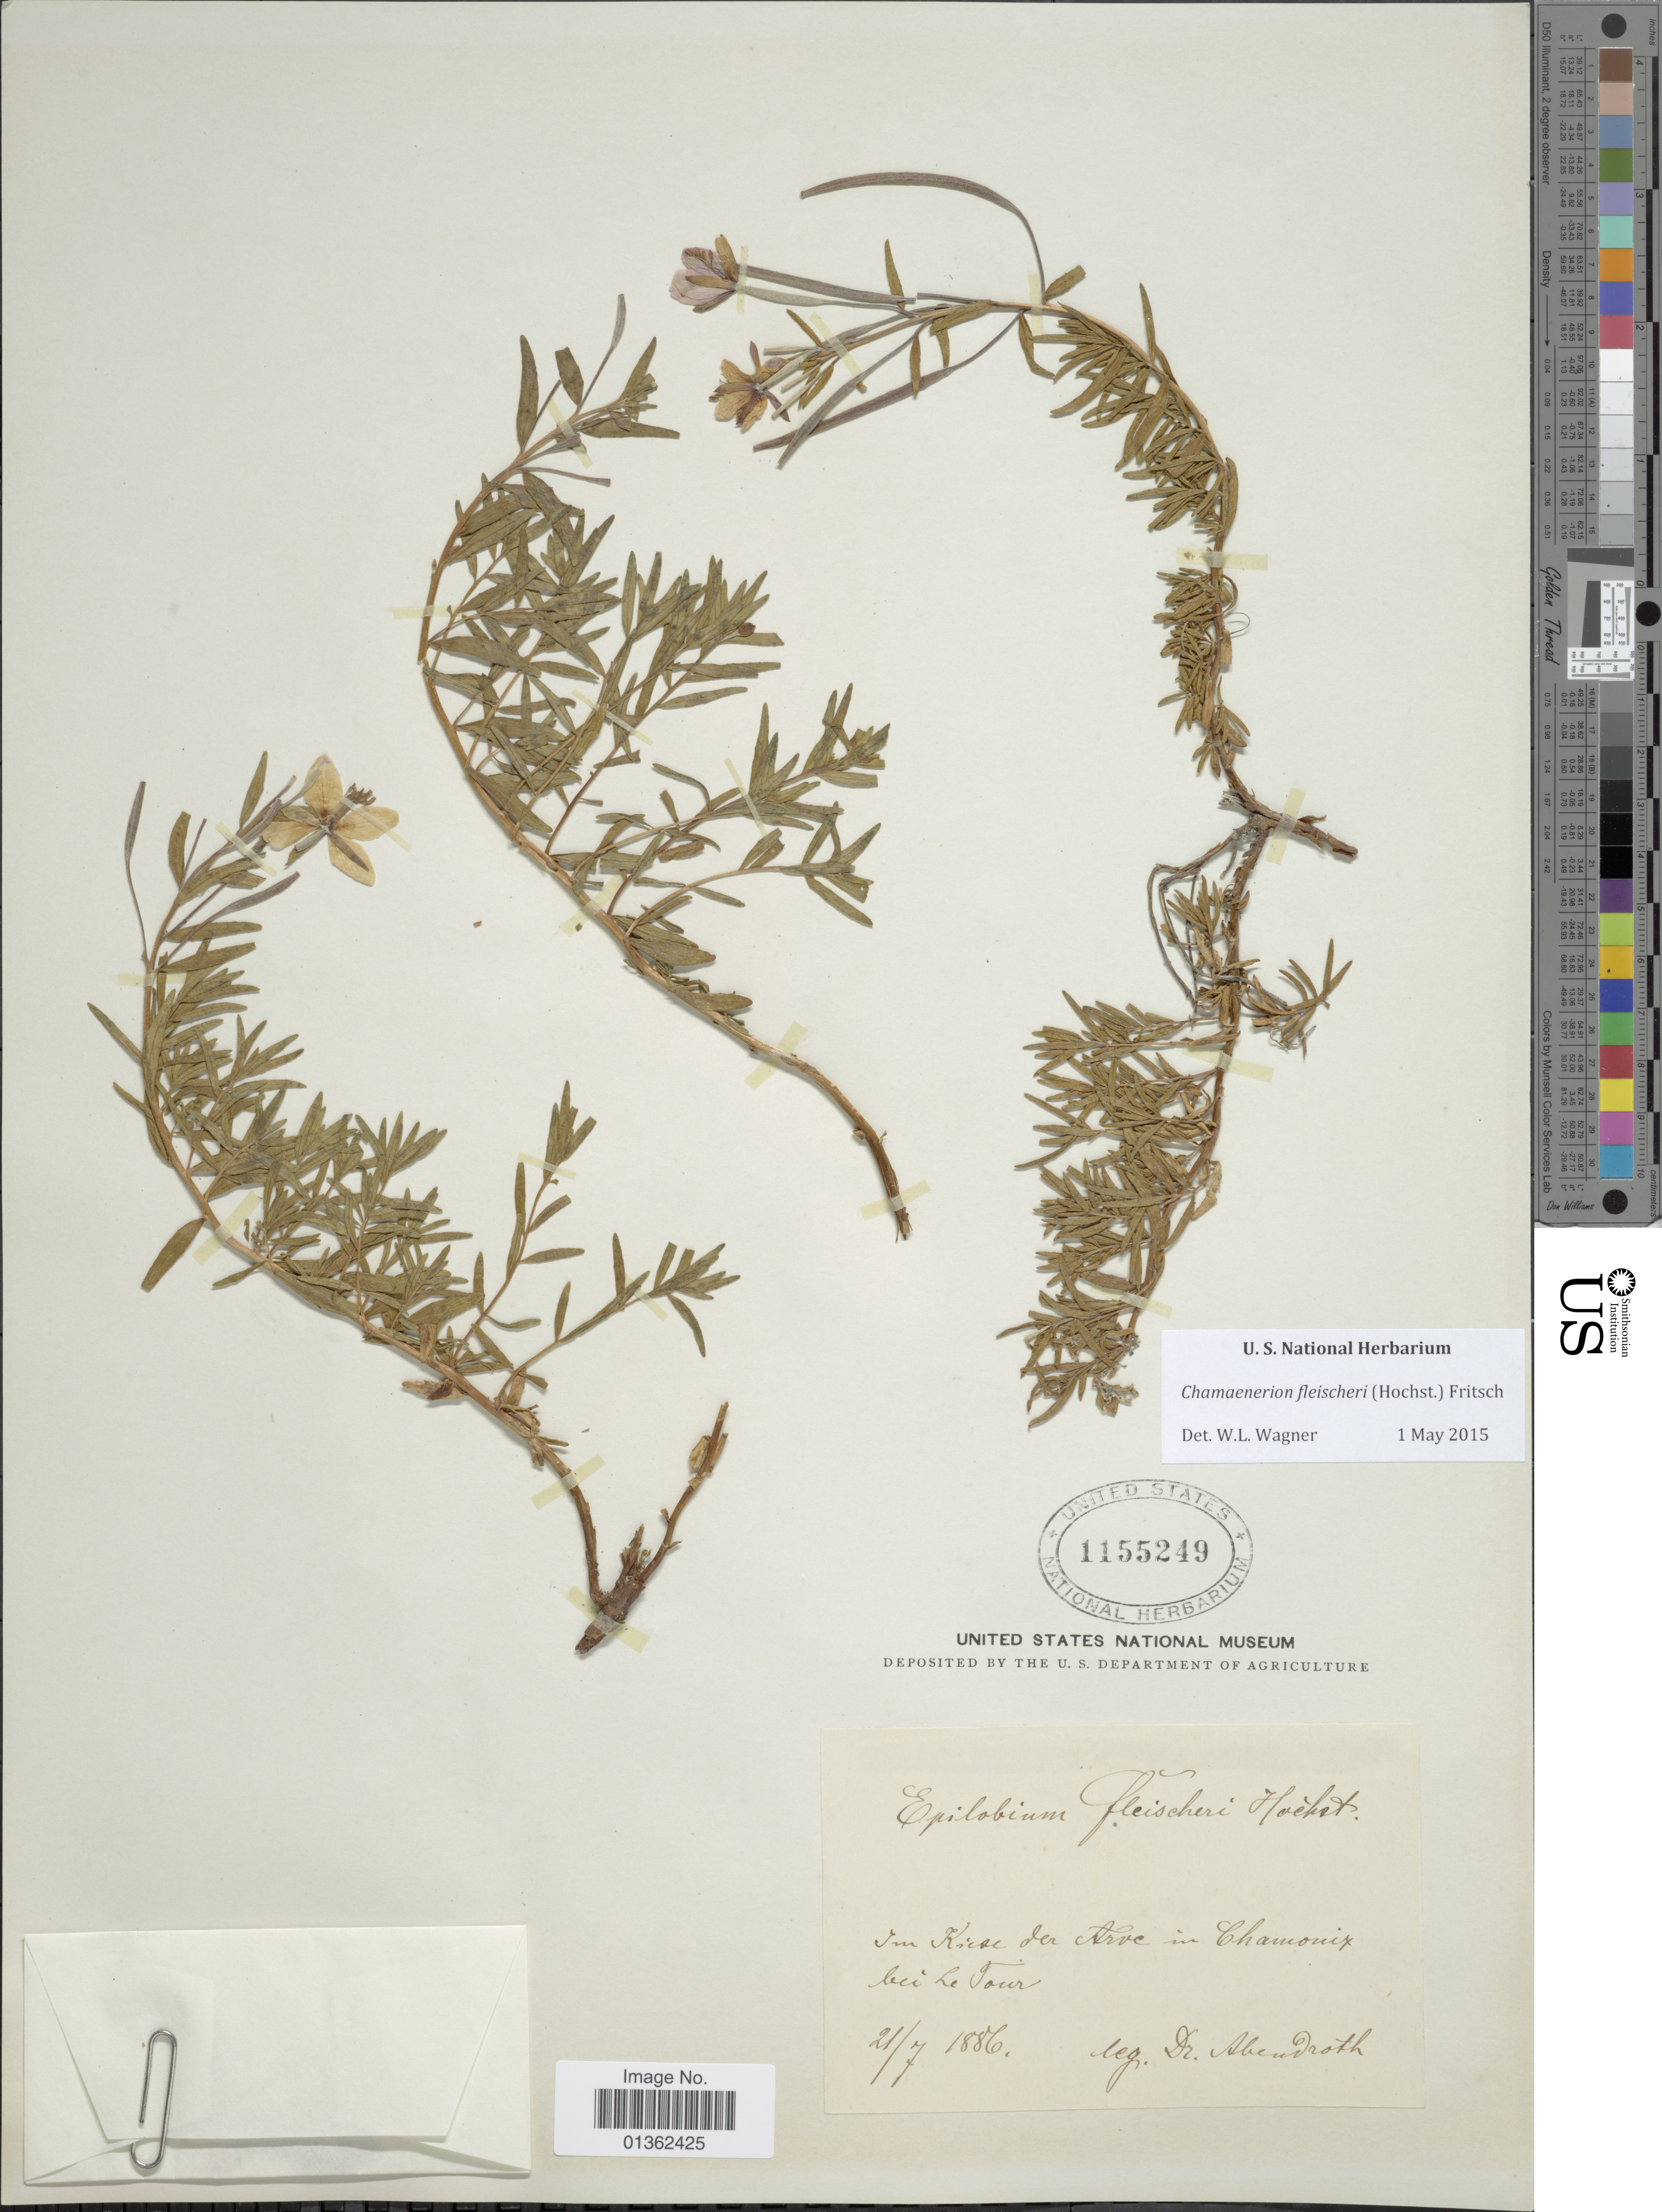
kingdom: Plantae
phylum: Tracheophyta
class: Magnoliopsida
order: Myrtales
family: Onagraceae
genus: Chamaenerion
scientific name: Chamaenerion fleischeri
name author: (Hochst.) Fritsch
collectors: Abendroth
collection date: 1886-07-21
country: France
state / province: Auvergne-Rhône-Alpes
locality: Im Kiese der Arve in Chamonix bei Le Tour.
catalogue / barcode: US 1155249